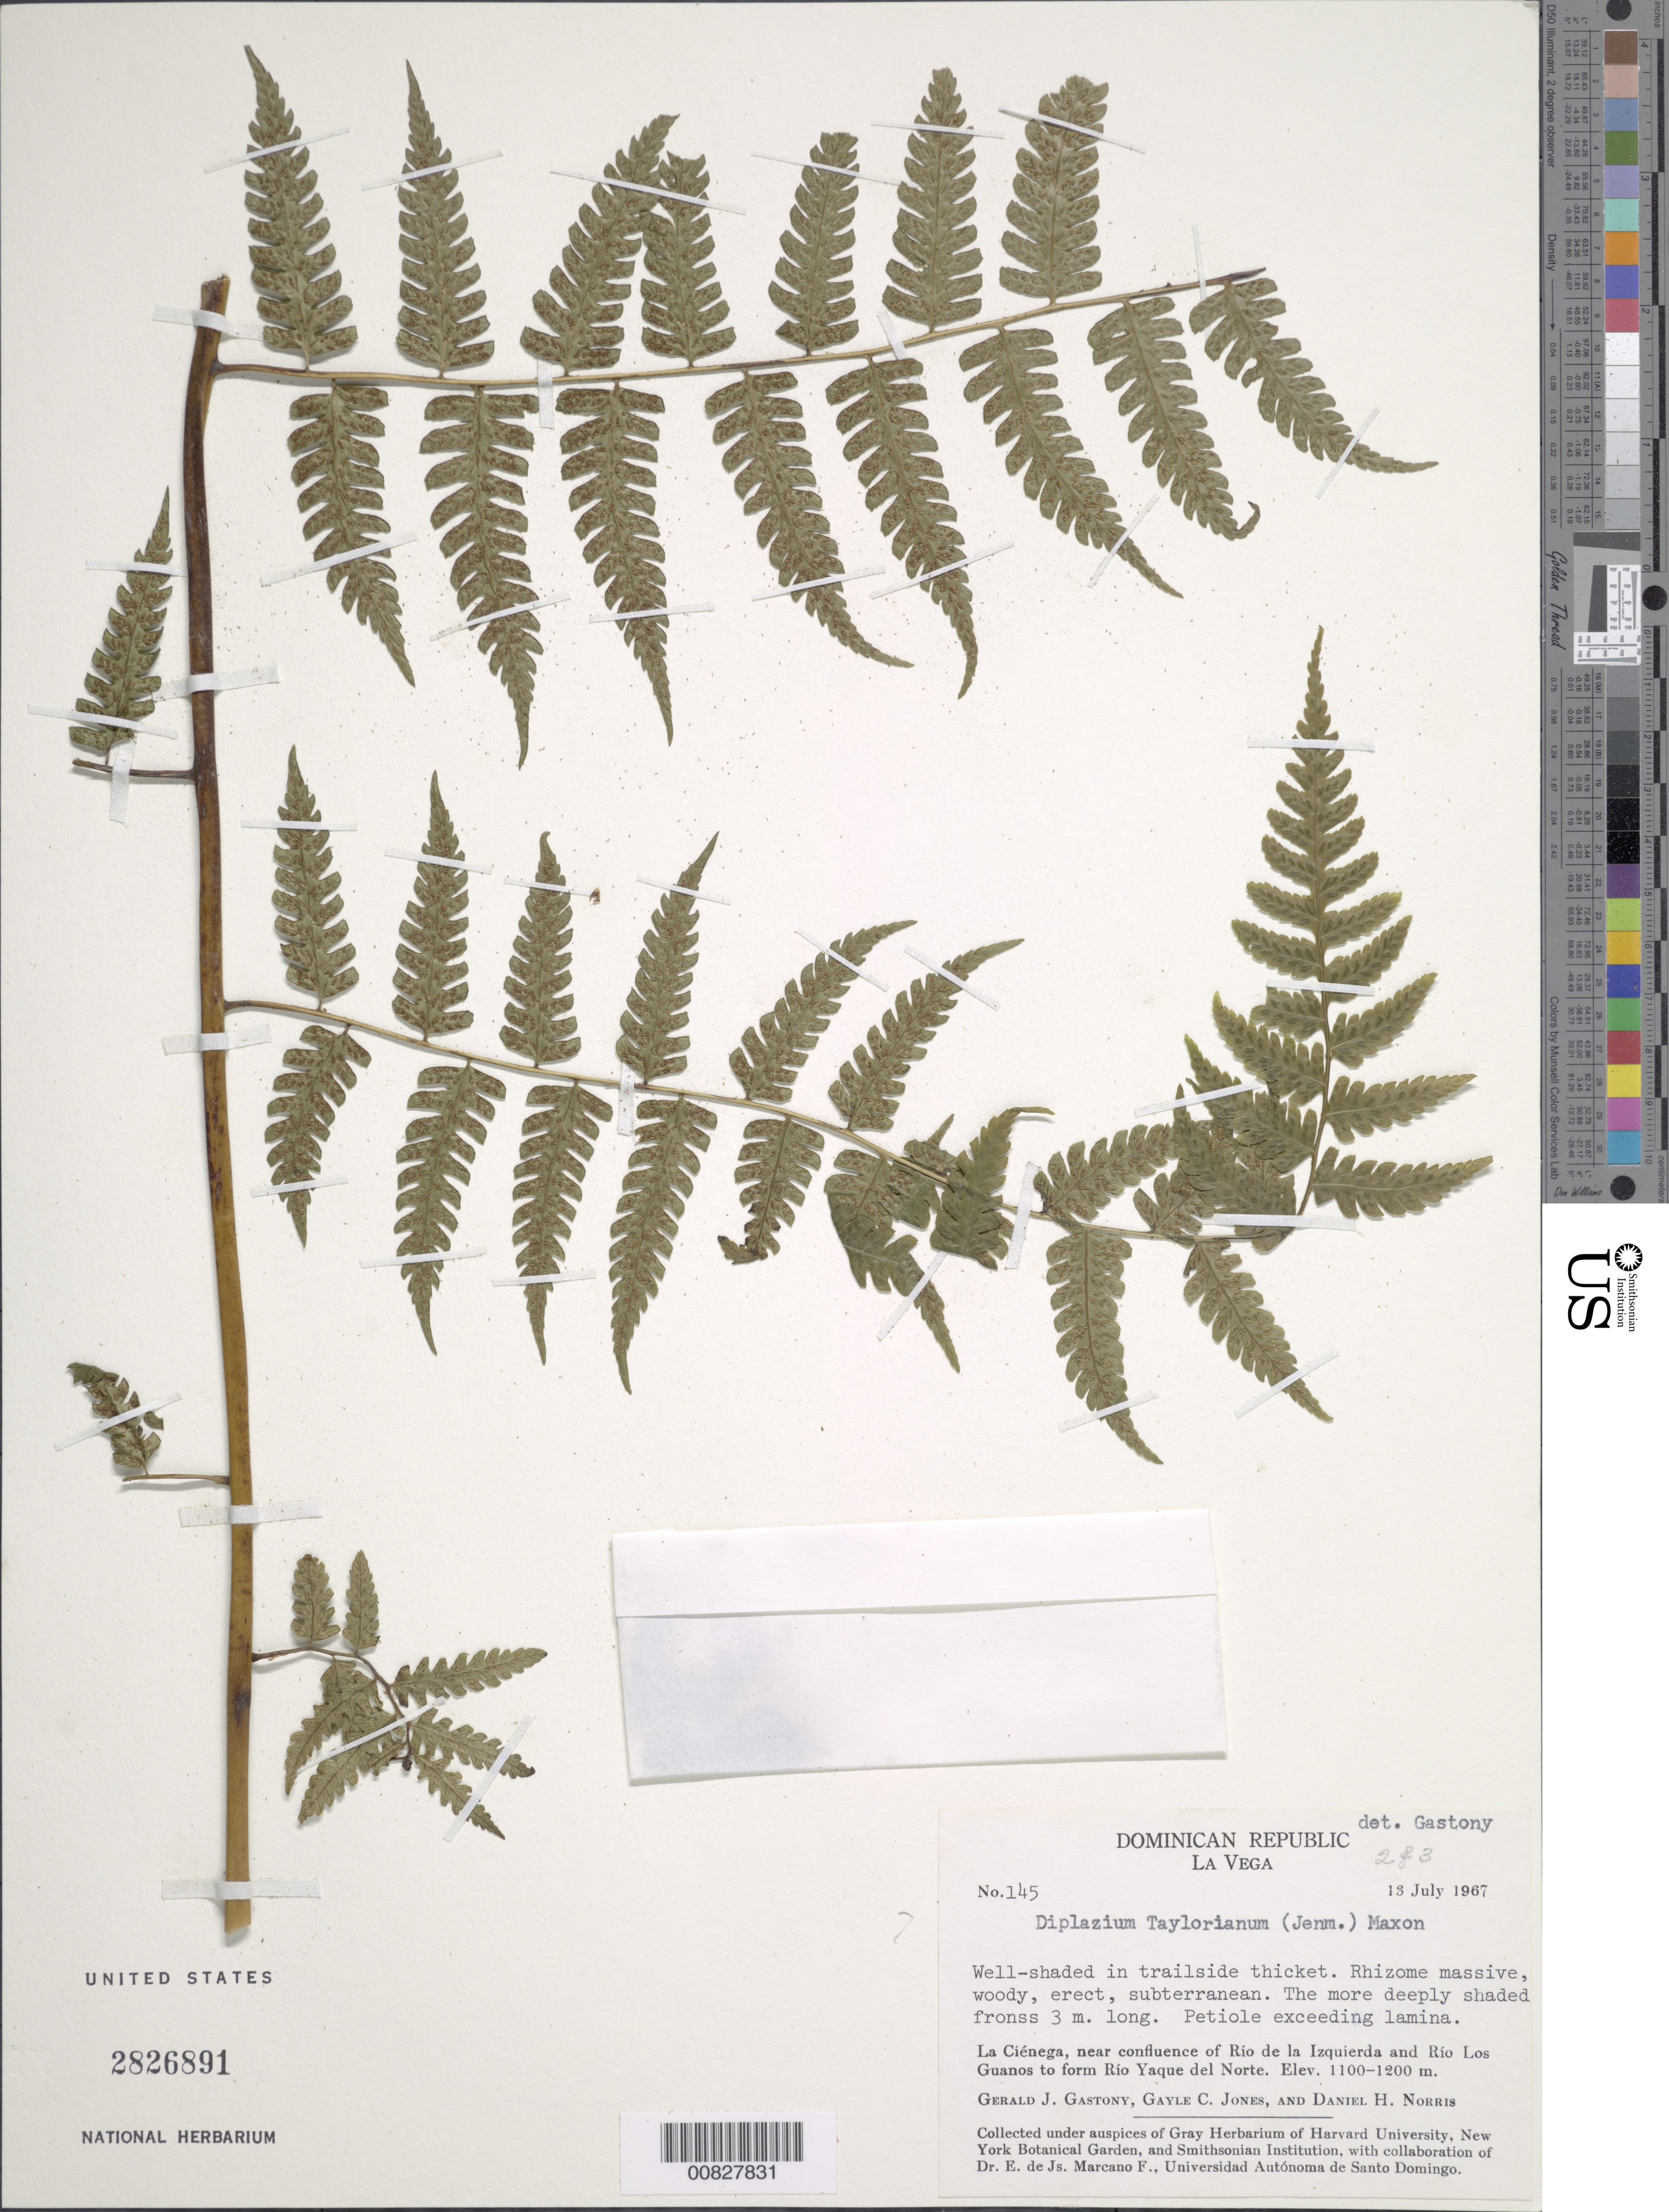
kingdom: Plantae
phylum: Tracheophyta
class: Polypodiopsida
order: Polypodiales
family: Athyriaceae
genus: Diplazium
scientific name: Diplazium taylorianum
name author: (Jenman) Maxon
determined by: Gastony, Gerald J.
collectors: G. Gastony, G. C. Jones & D. H. Norris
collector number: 145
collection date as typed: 13 Jul 1967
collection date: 1967-07-13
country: Dominican Republic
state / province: La Vega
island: Hispaniola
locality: La Ciénega, near confluence of Río de la Izquierda and Río Los Guanos to form Río Yaque del Norte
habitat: Well-shaded trailside thicket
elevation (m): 1100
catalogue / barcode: US 2826891